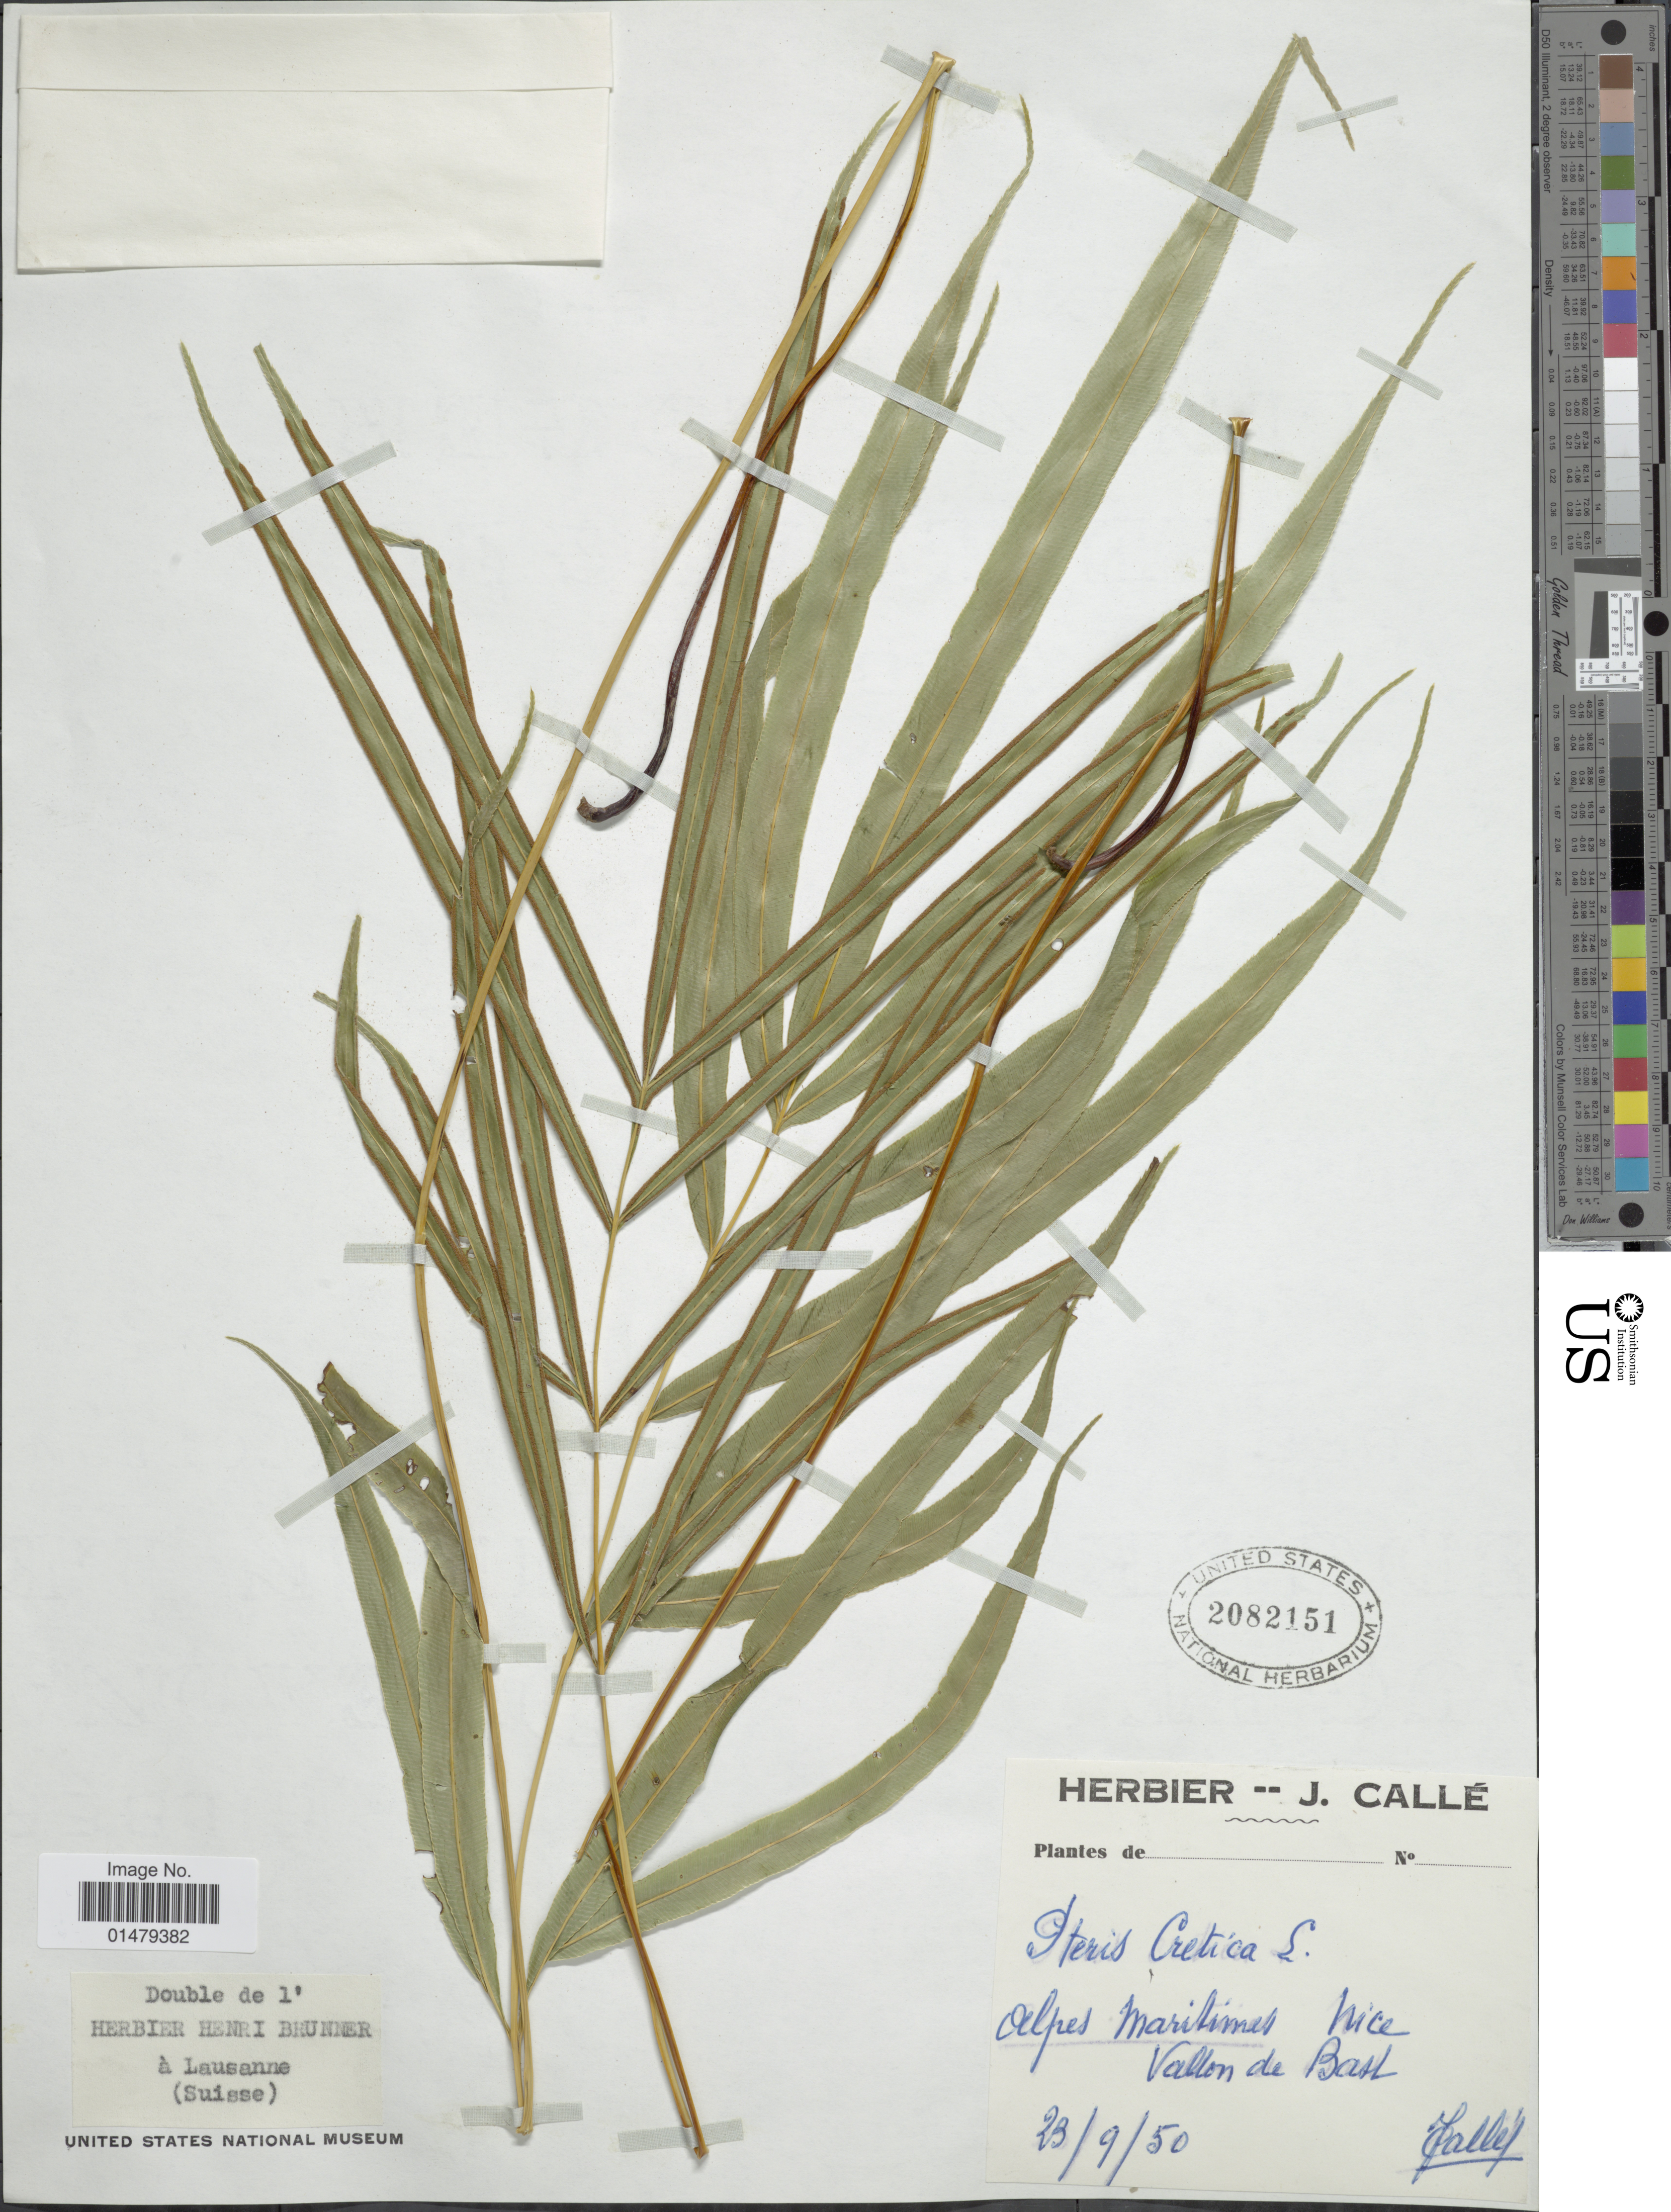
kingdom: Plantae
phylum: Tracheophyta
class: Polypodiopsida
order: Polypodiales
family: Pteridaceae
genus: Pteris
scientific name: Pteris cretica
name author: L.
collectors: Calle, J.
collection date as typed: Transcribed d/m/y: 23/9/50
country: France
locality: Alpes Maritimes Nice Vallon de Bast [interpreted]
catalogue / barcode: US 2082151